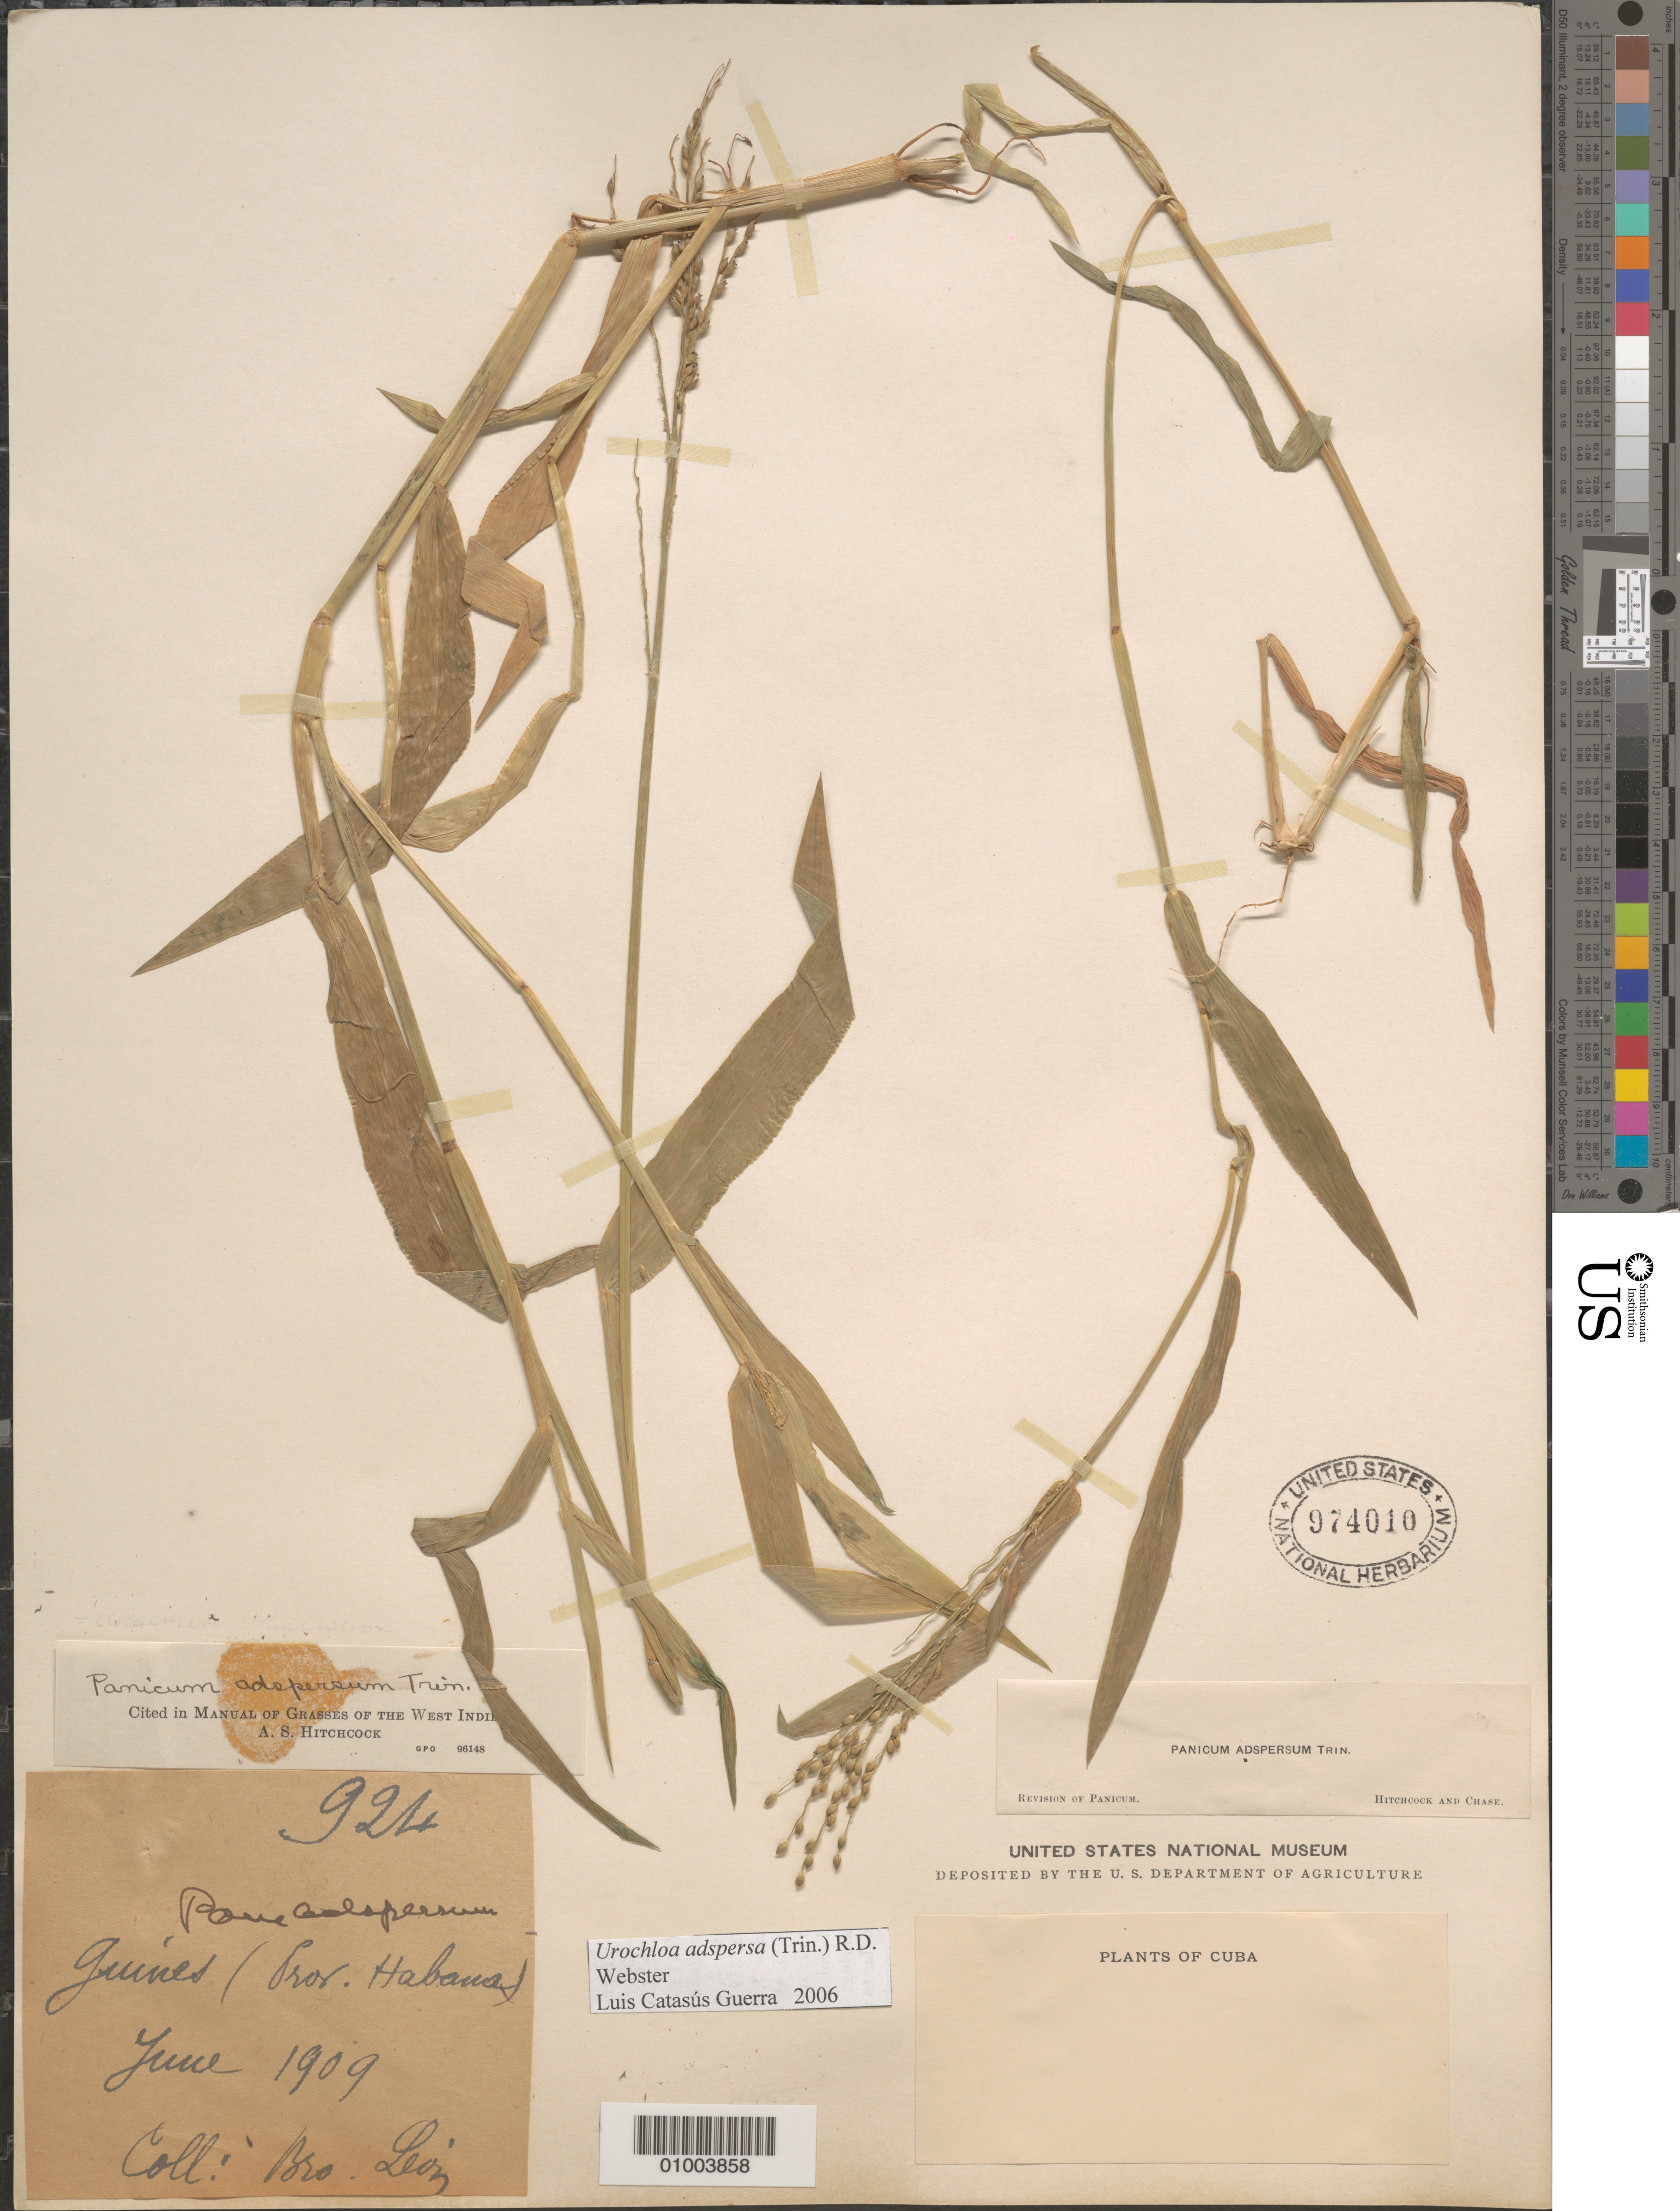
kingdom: Plantae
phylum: Tracheophyta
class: Liliopsida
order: Poales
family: Poaceae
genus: Urochloa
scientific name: Urochloa adspersa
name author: (Trin.) R.D. Webster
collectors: Bro. León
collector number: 924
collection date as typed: Jun 1909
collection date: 1909-06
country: Cuba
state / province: La Habana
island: Cuba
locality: Guines (Prov Habana)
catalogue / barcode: US 974010